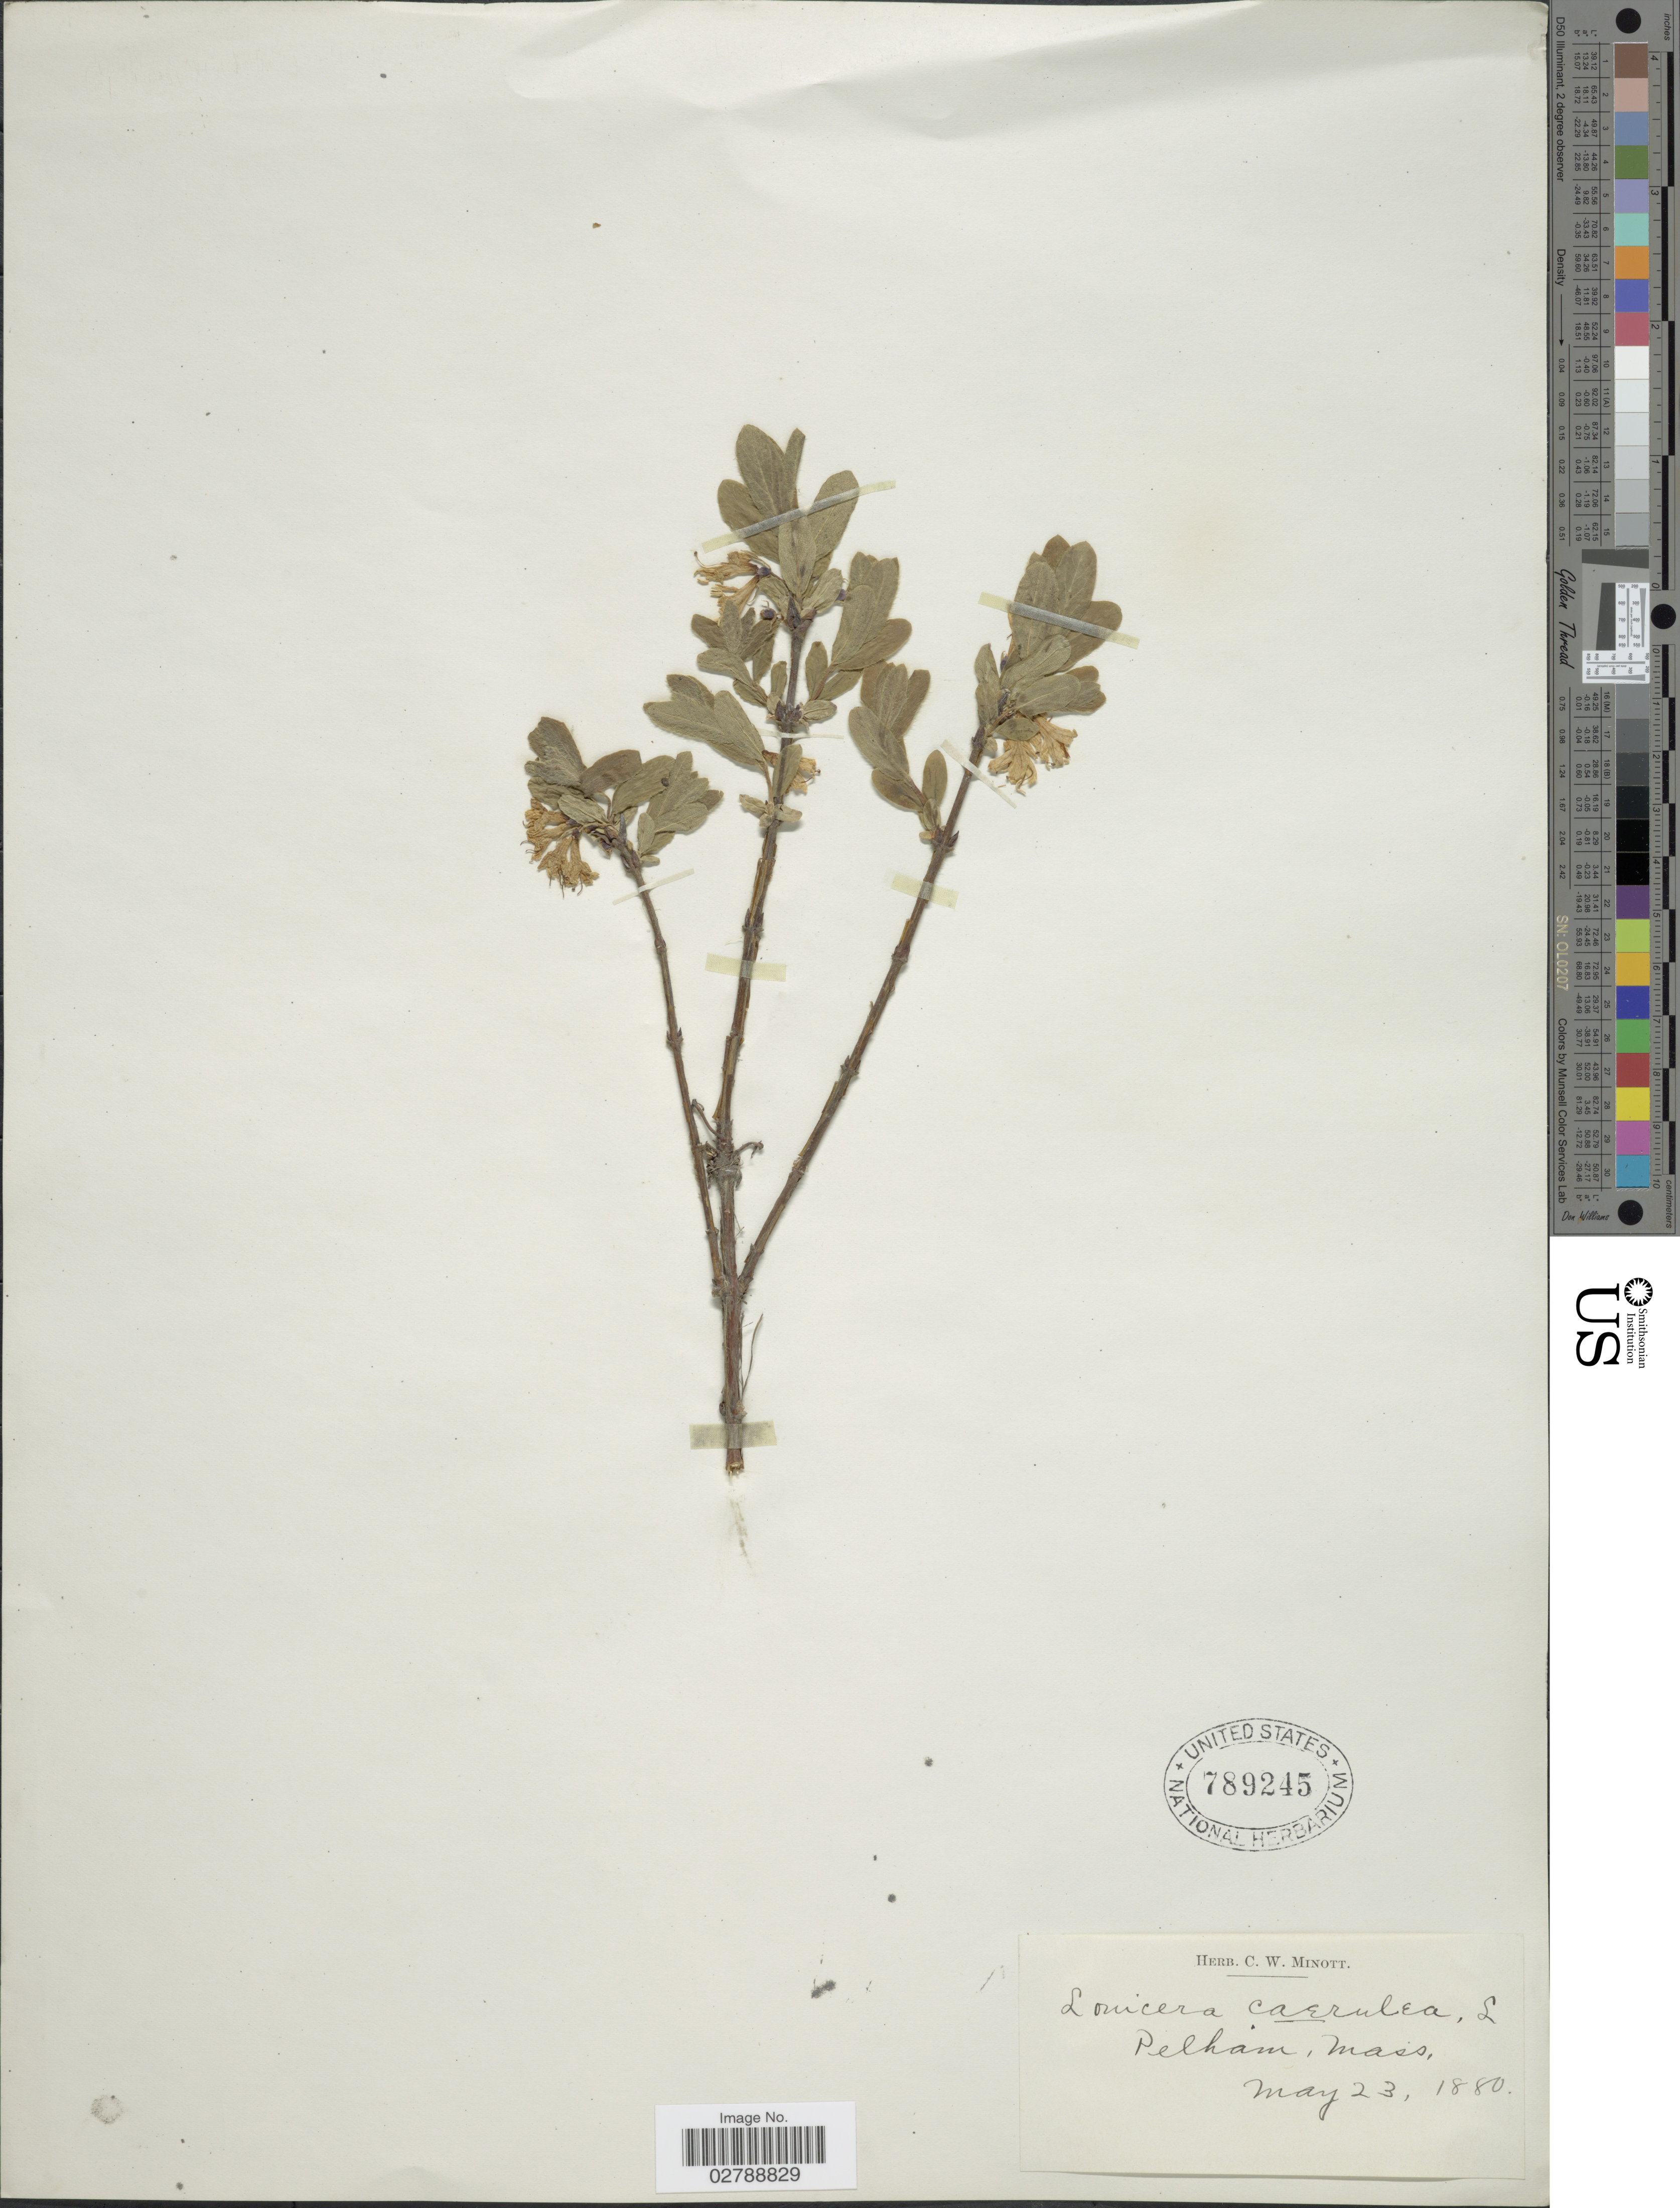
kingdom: Plantae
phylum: Tracheophyta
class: Magnoliopsida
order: Dipsacales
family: Caprifoliaceae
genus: Lonicera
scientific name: Lonicera caerulea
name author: L.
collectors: ex herb. C. W. Minott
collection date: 1880-05-23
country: United States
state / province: Massachusetts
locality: Pelham.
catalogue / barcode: US 789245